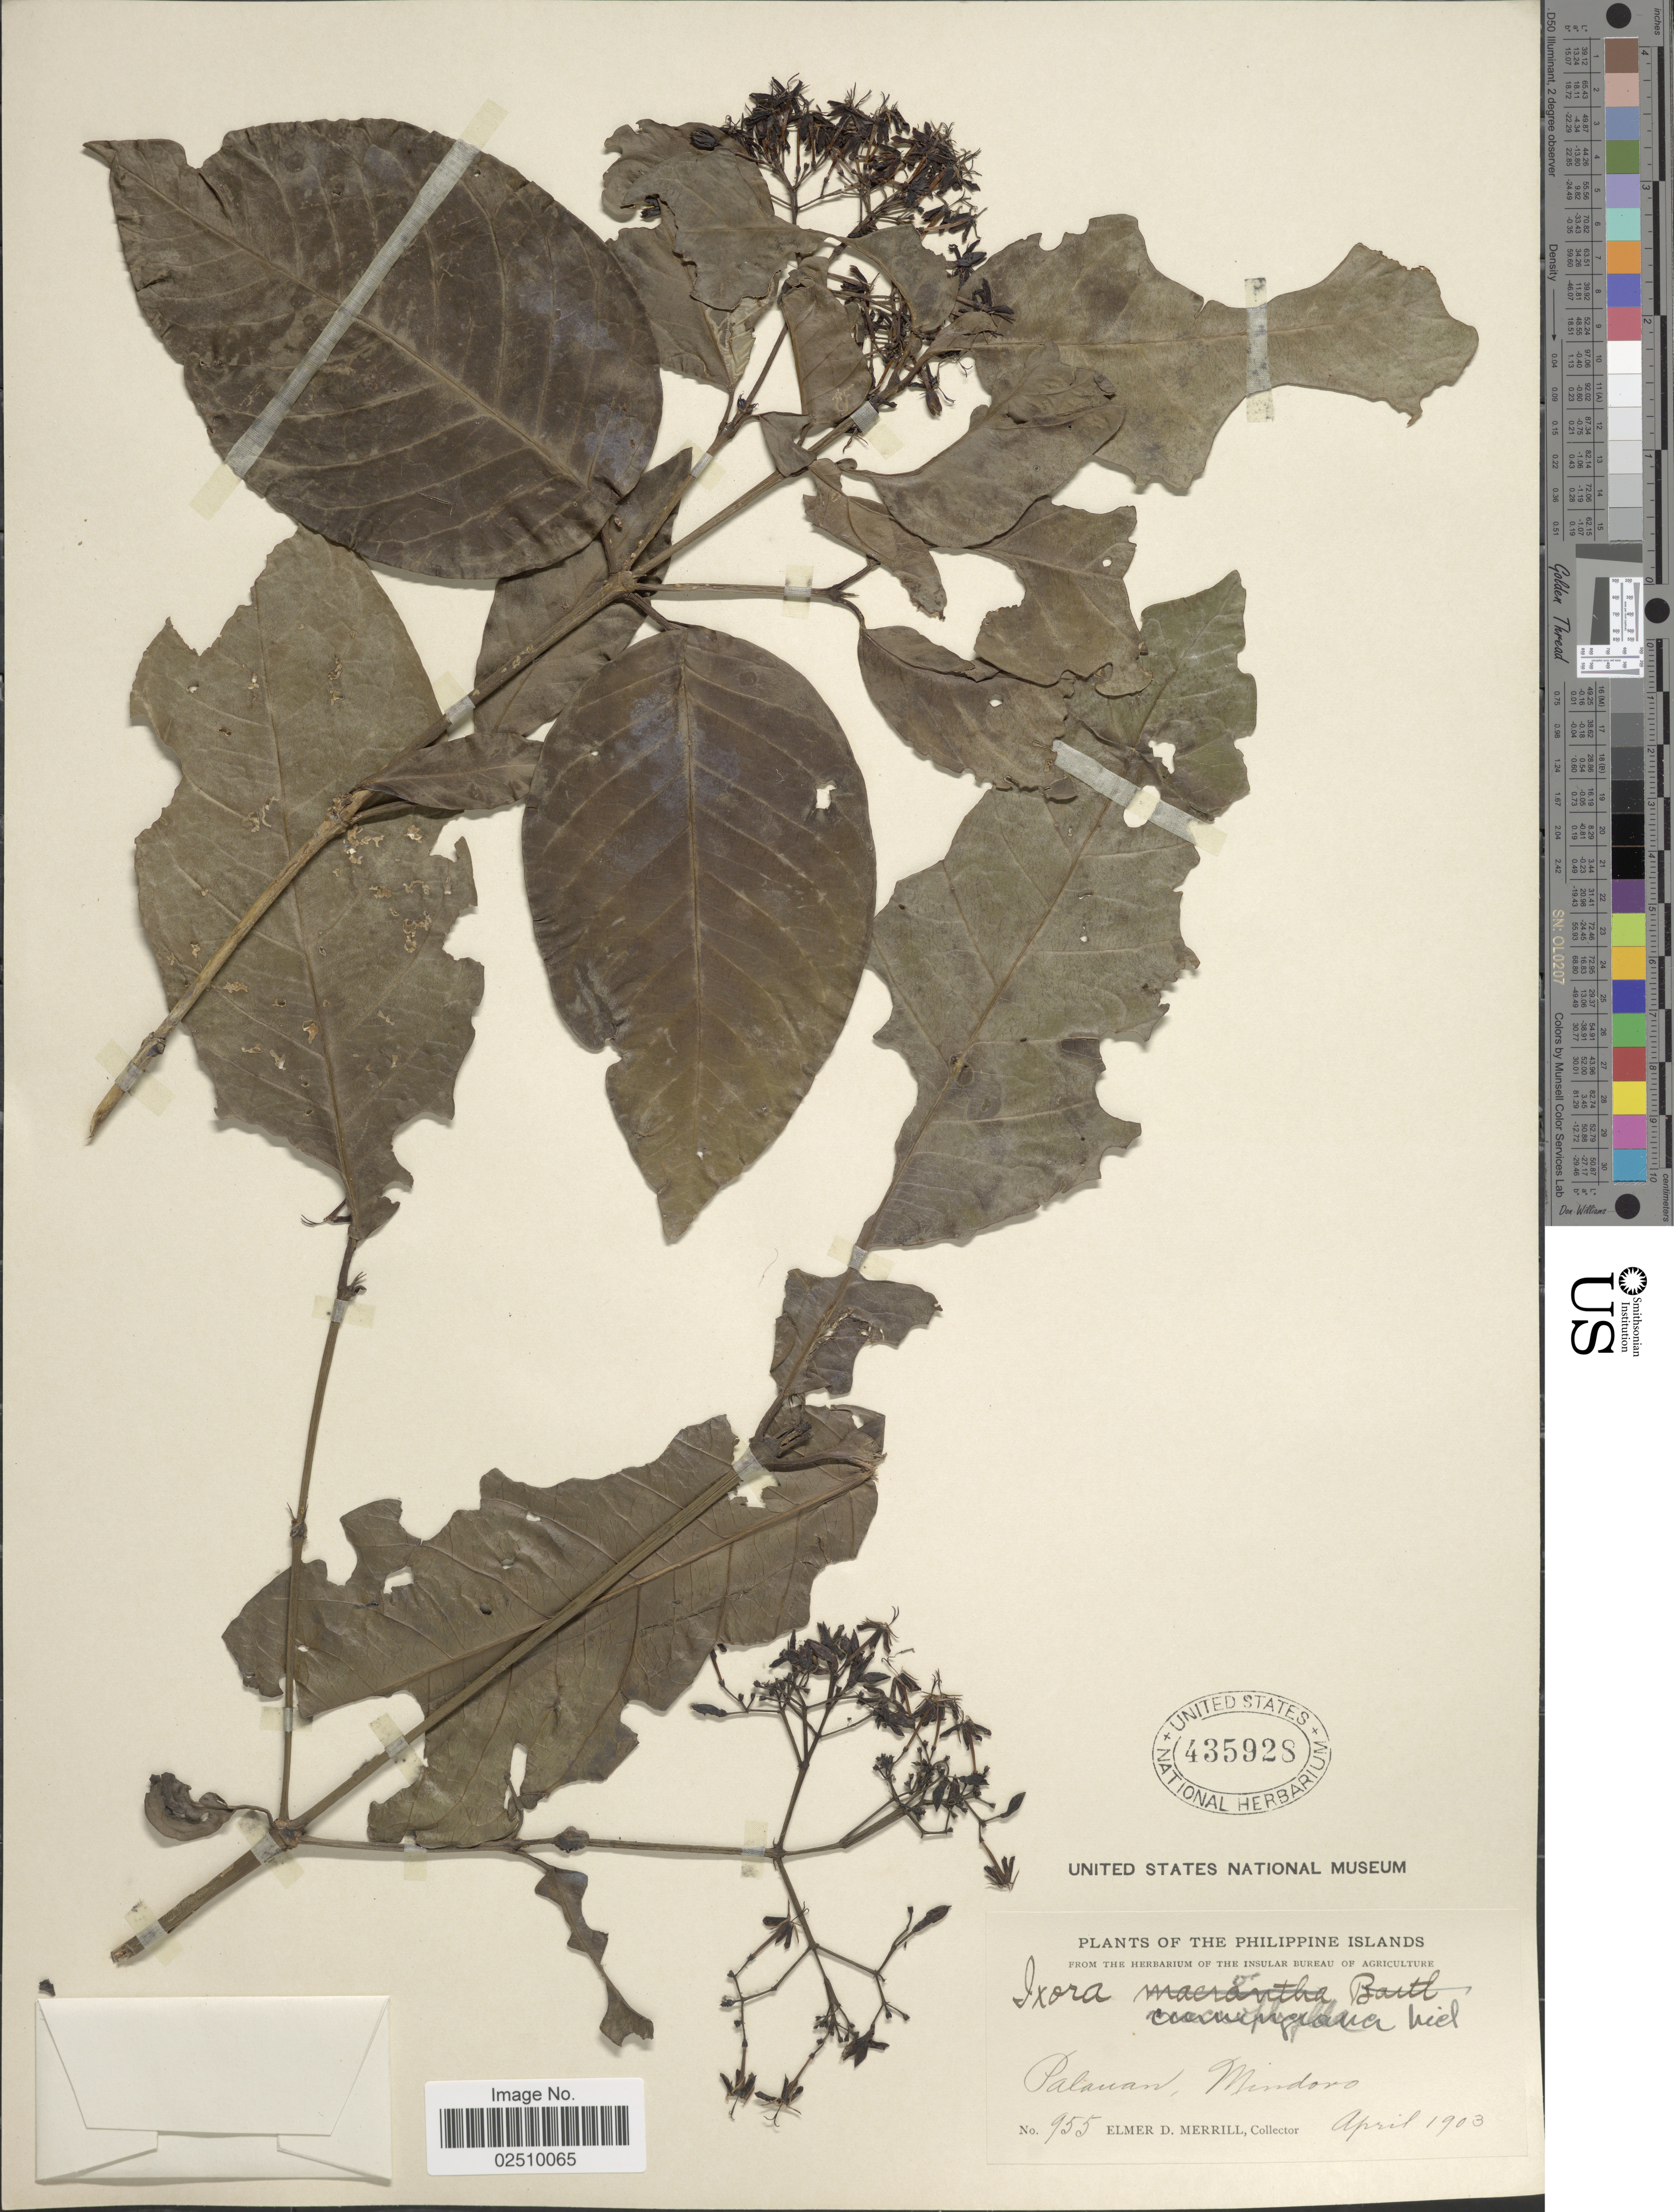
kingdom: Plantae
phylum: Tracheophyta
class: Magnoliopsida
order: Gentianales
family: Rubiaceae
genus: Ixora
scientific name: Ixora cumingiana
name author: S. Vidal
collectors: E. D. Merrill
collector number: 955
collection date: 1903-04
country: Philippines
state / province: Mimaropa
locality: Palanan, Mindoro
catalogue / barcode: US 435928